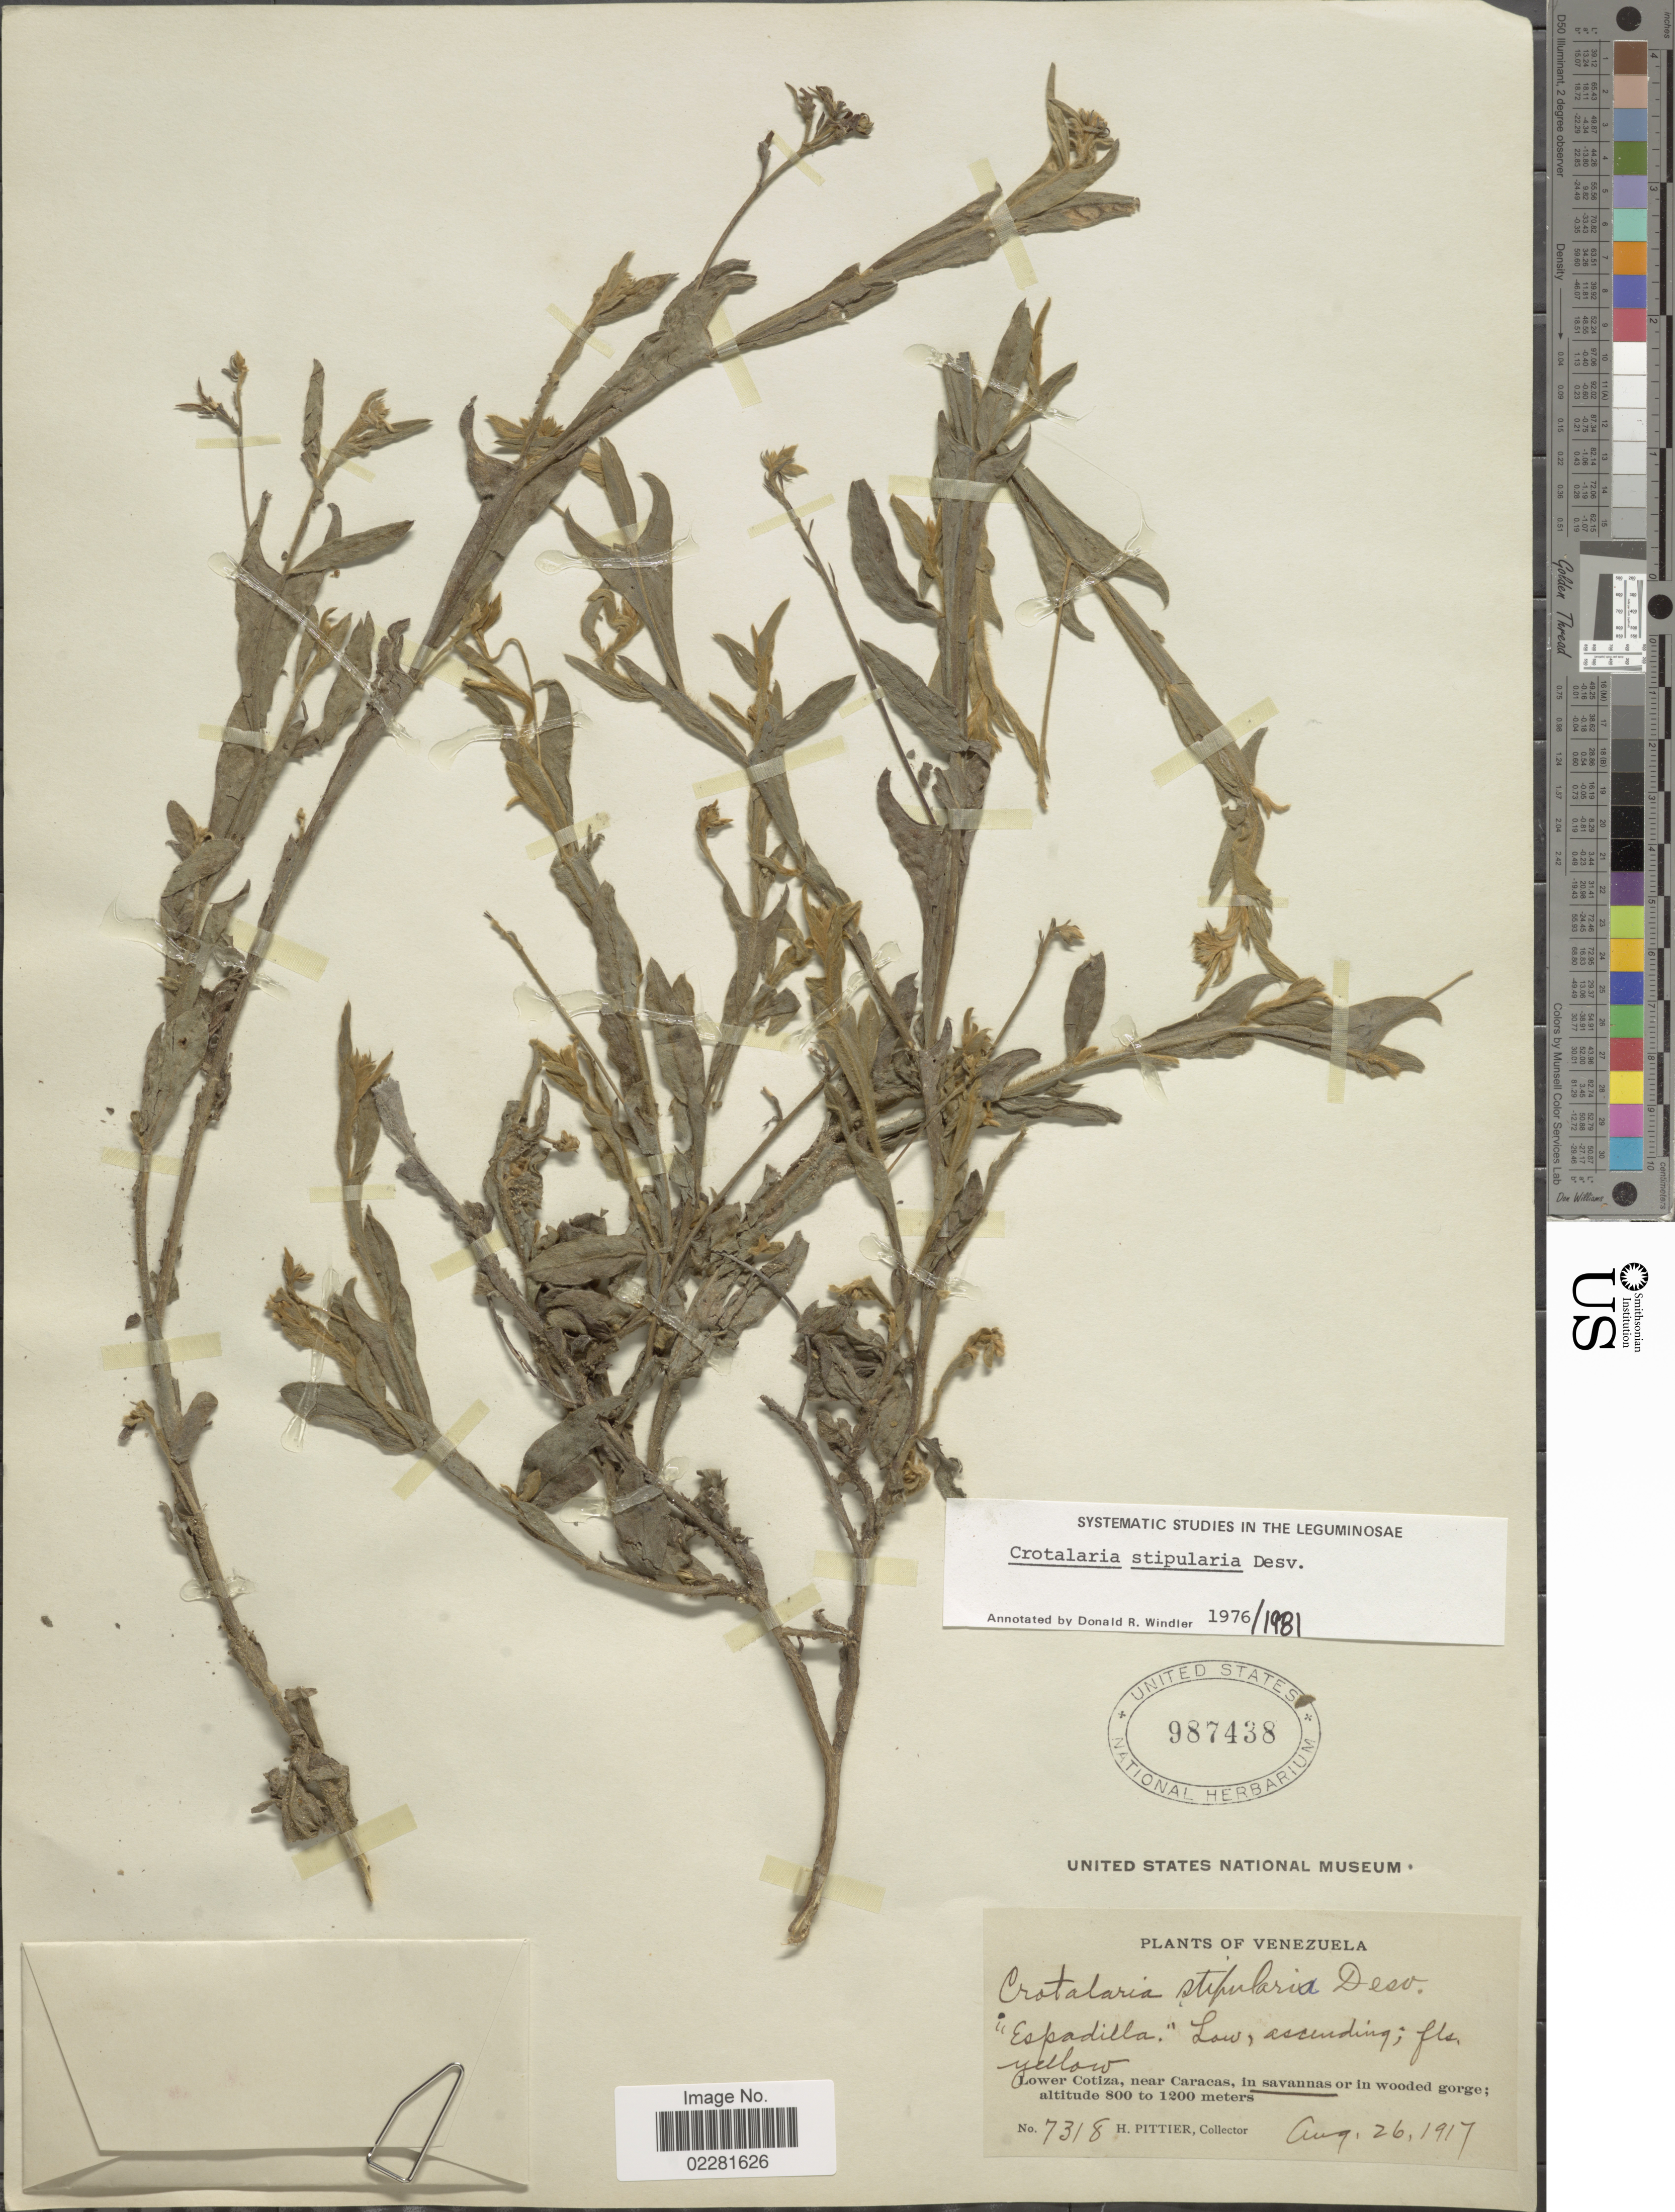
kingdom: Plantae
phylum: Tracheophyta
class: Magnoliopsida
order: Fabales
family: Fabaceae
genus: Crotalaria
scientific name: Crotalaria stipularia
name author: Desv.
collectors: H. F. Pittier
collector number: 7318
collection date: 1917-08-26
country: Venezuela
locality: Lower Cotiza, near Caracas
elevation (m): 800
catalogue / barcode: US 987438